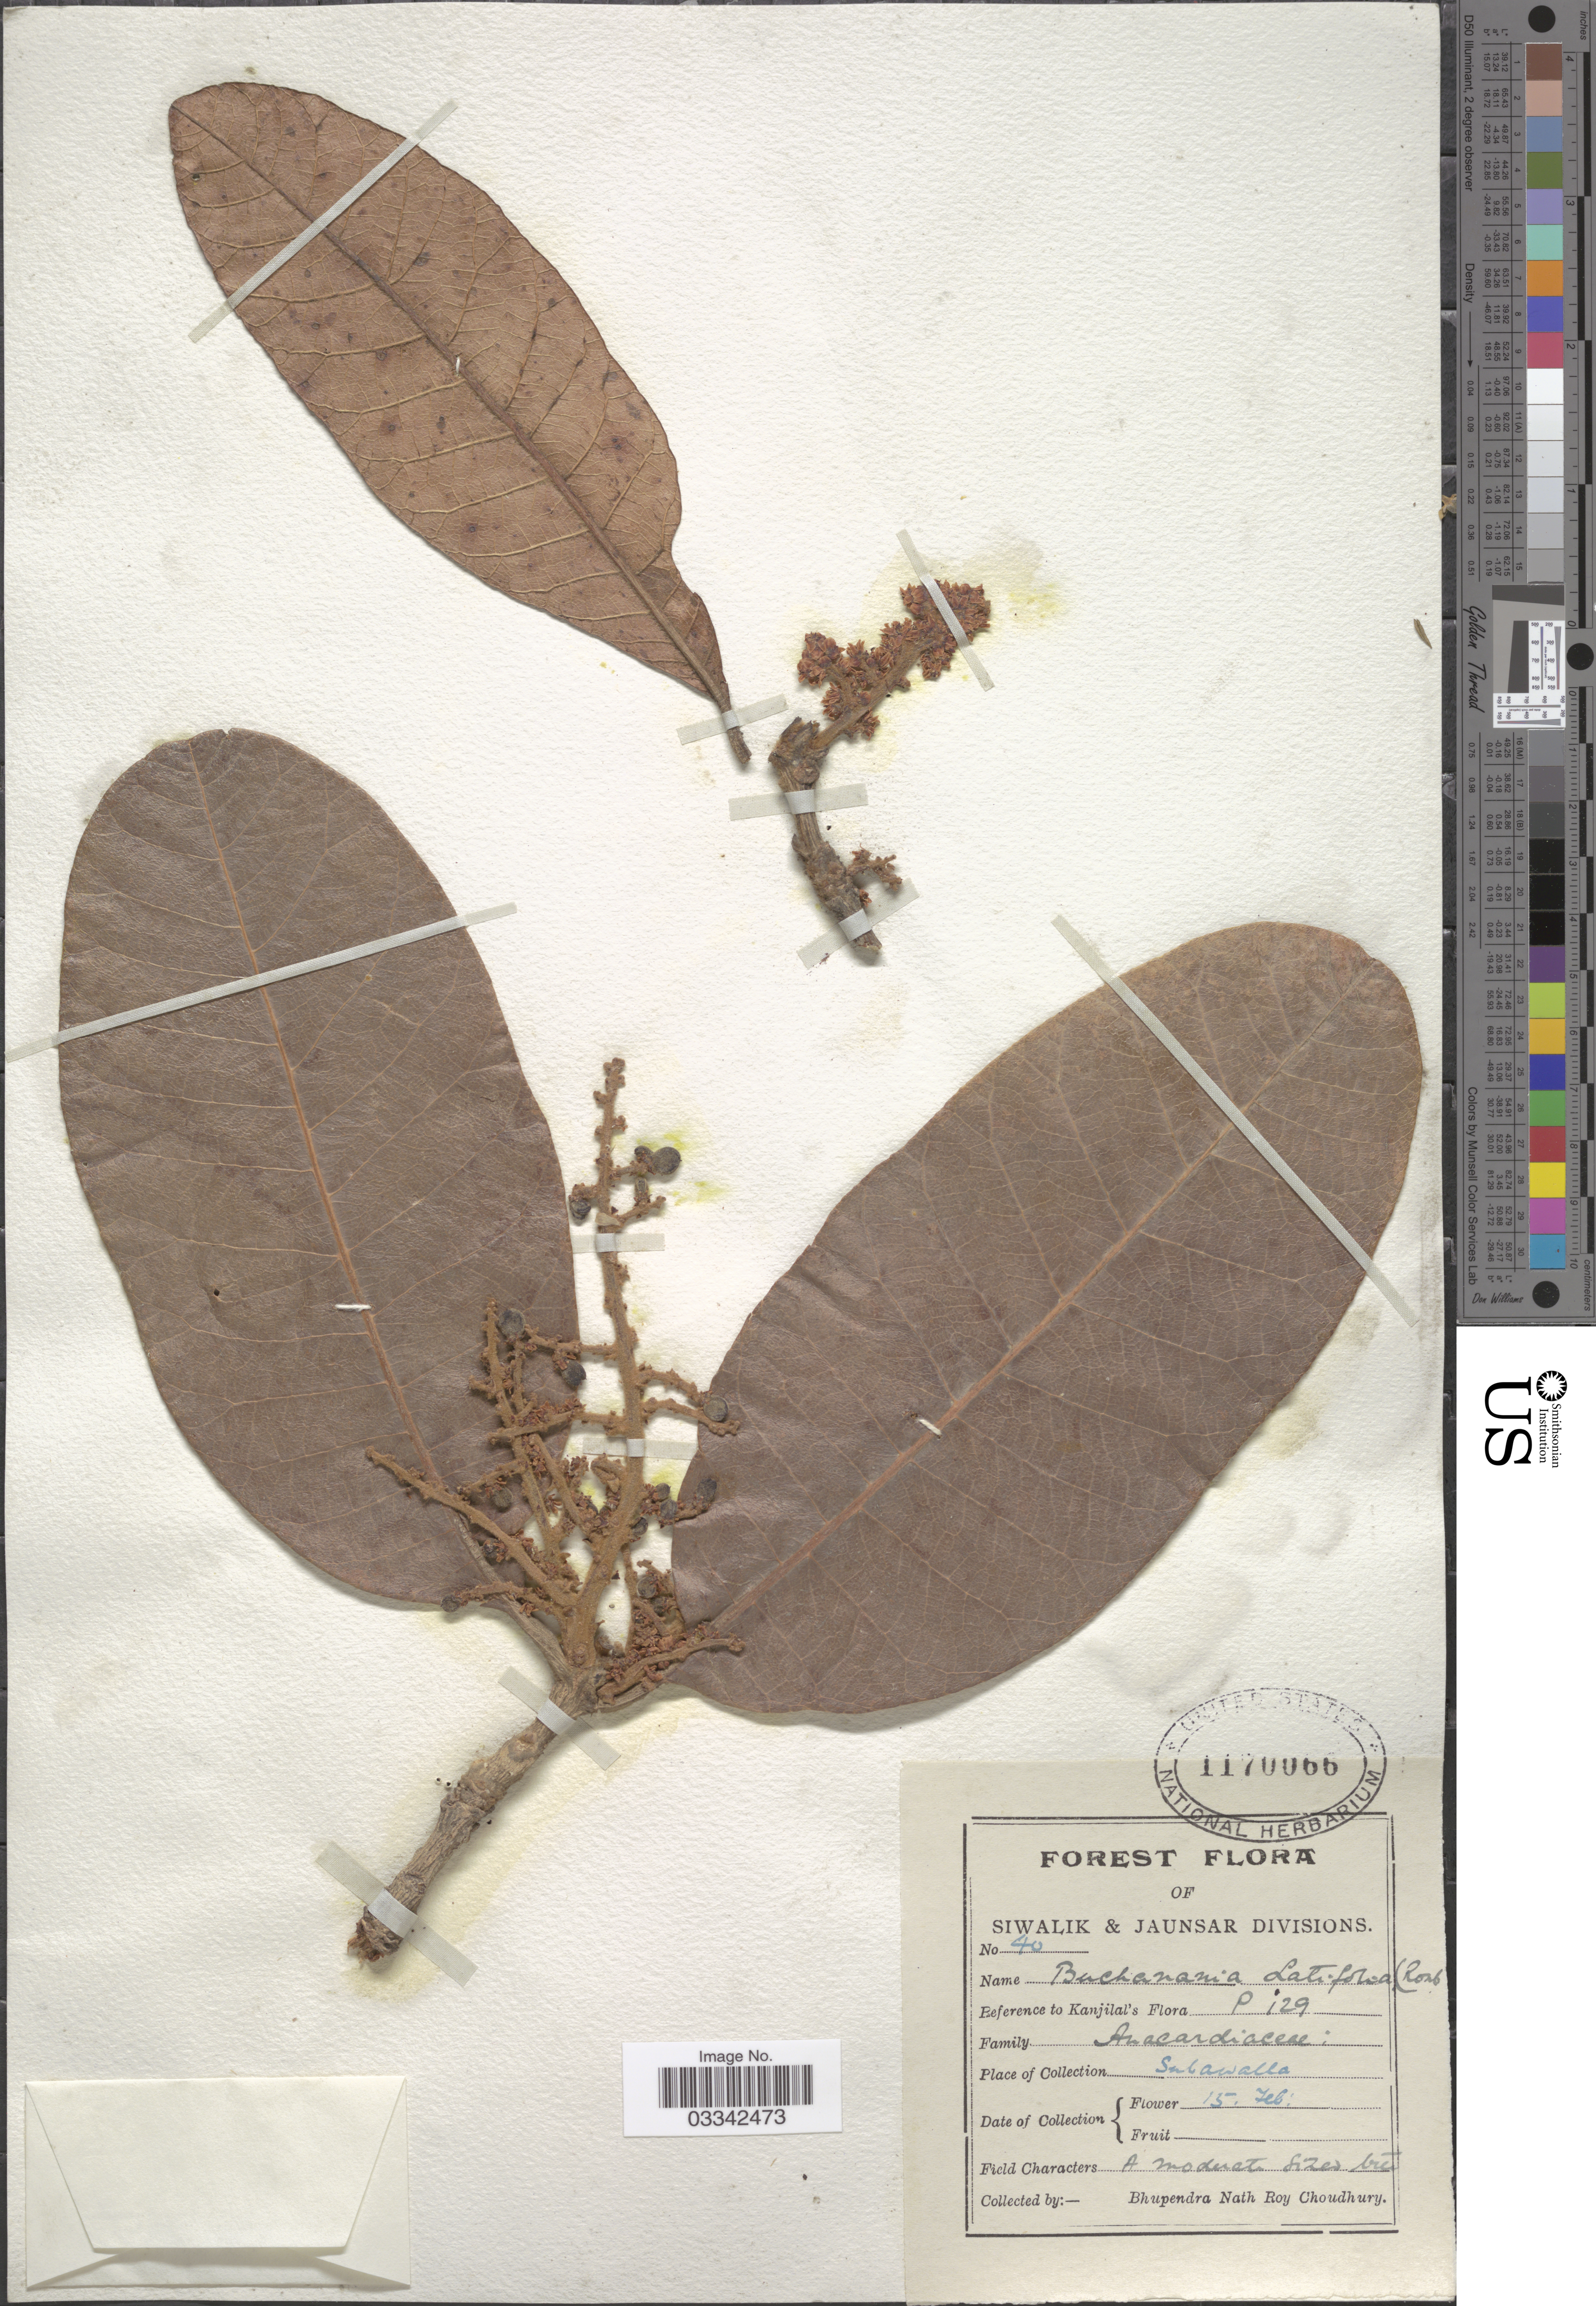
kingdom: Plantae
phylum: Tracheophyta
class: Magnoliopsida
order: Sapindales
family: Anacardiaceae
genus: Buchanania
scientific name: Buchanania latifolia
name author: Roxb.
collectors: B. Choudhury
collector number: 40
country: India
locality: Forest. Siwalik & Jaunsar Divisions. Sulawalla [interpreted].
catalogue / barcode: US 1170066